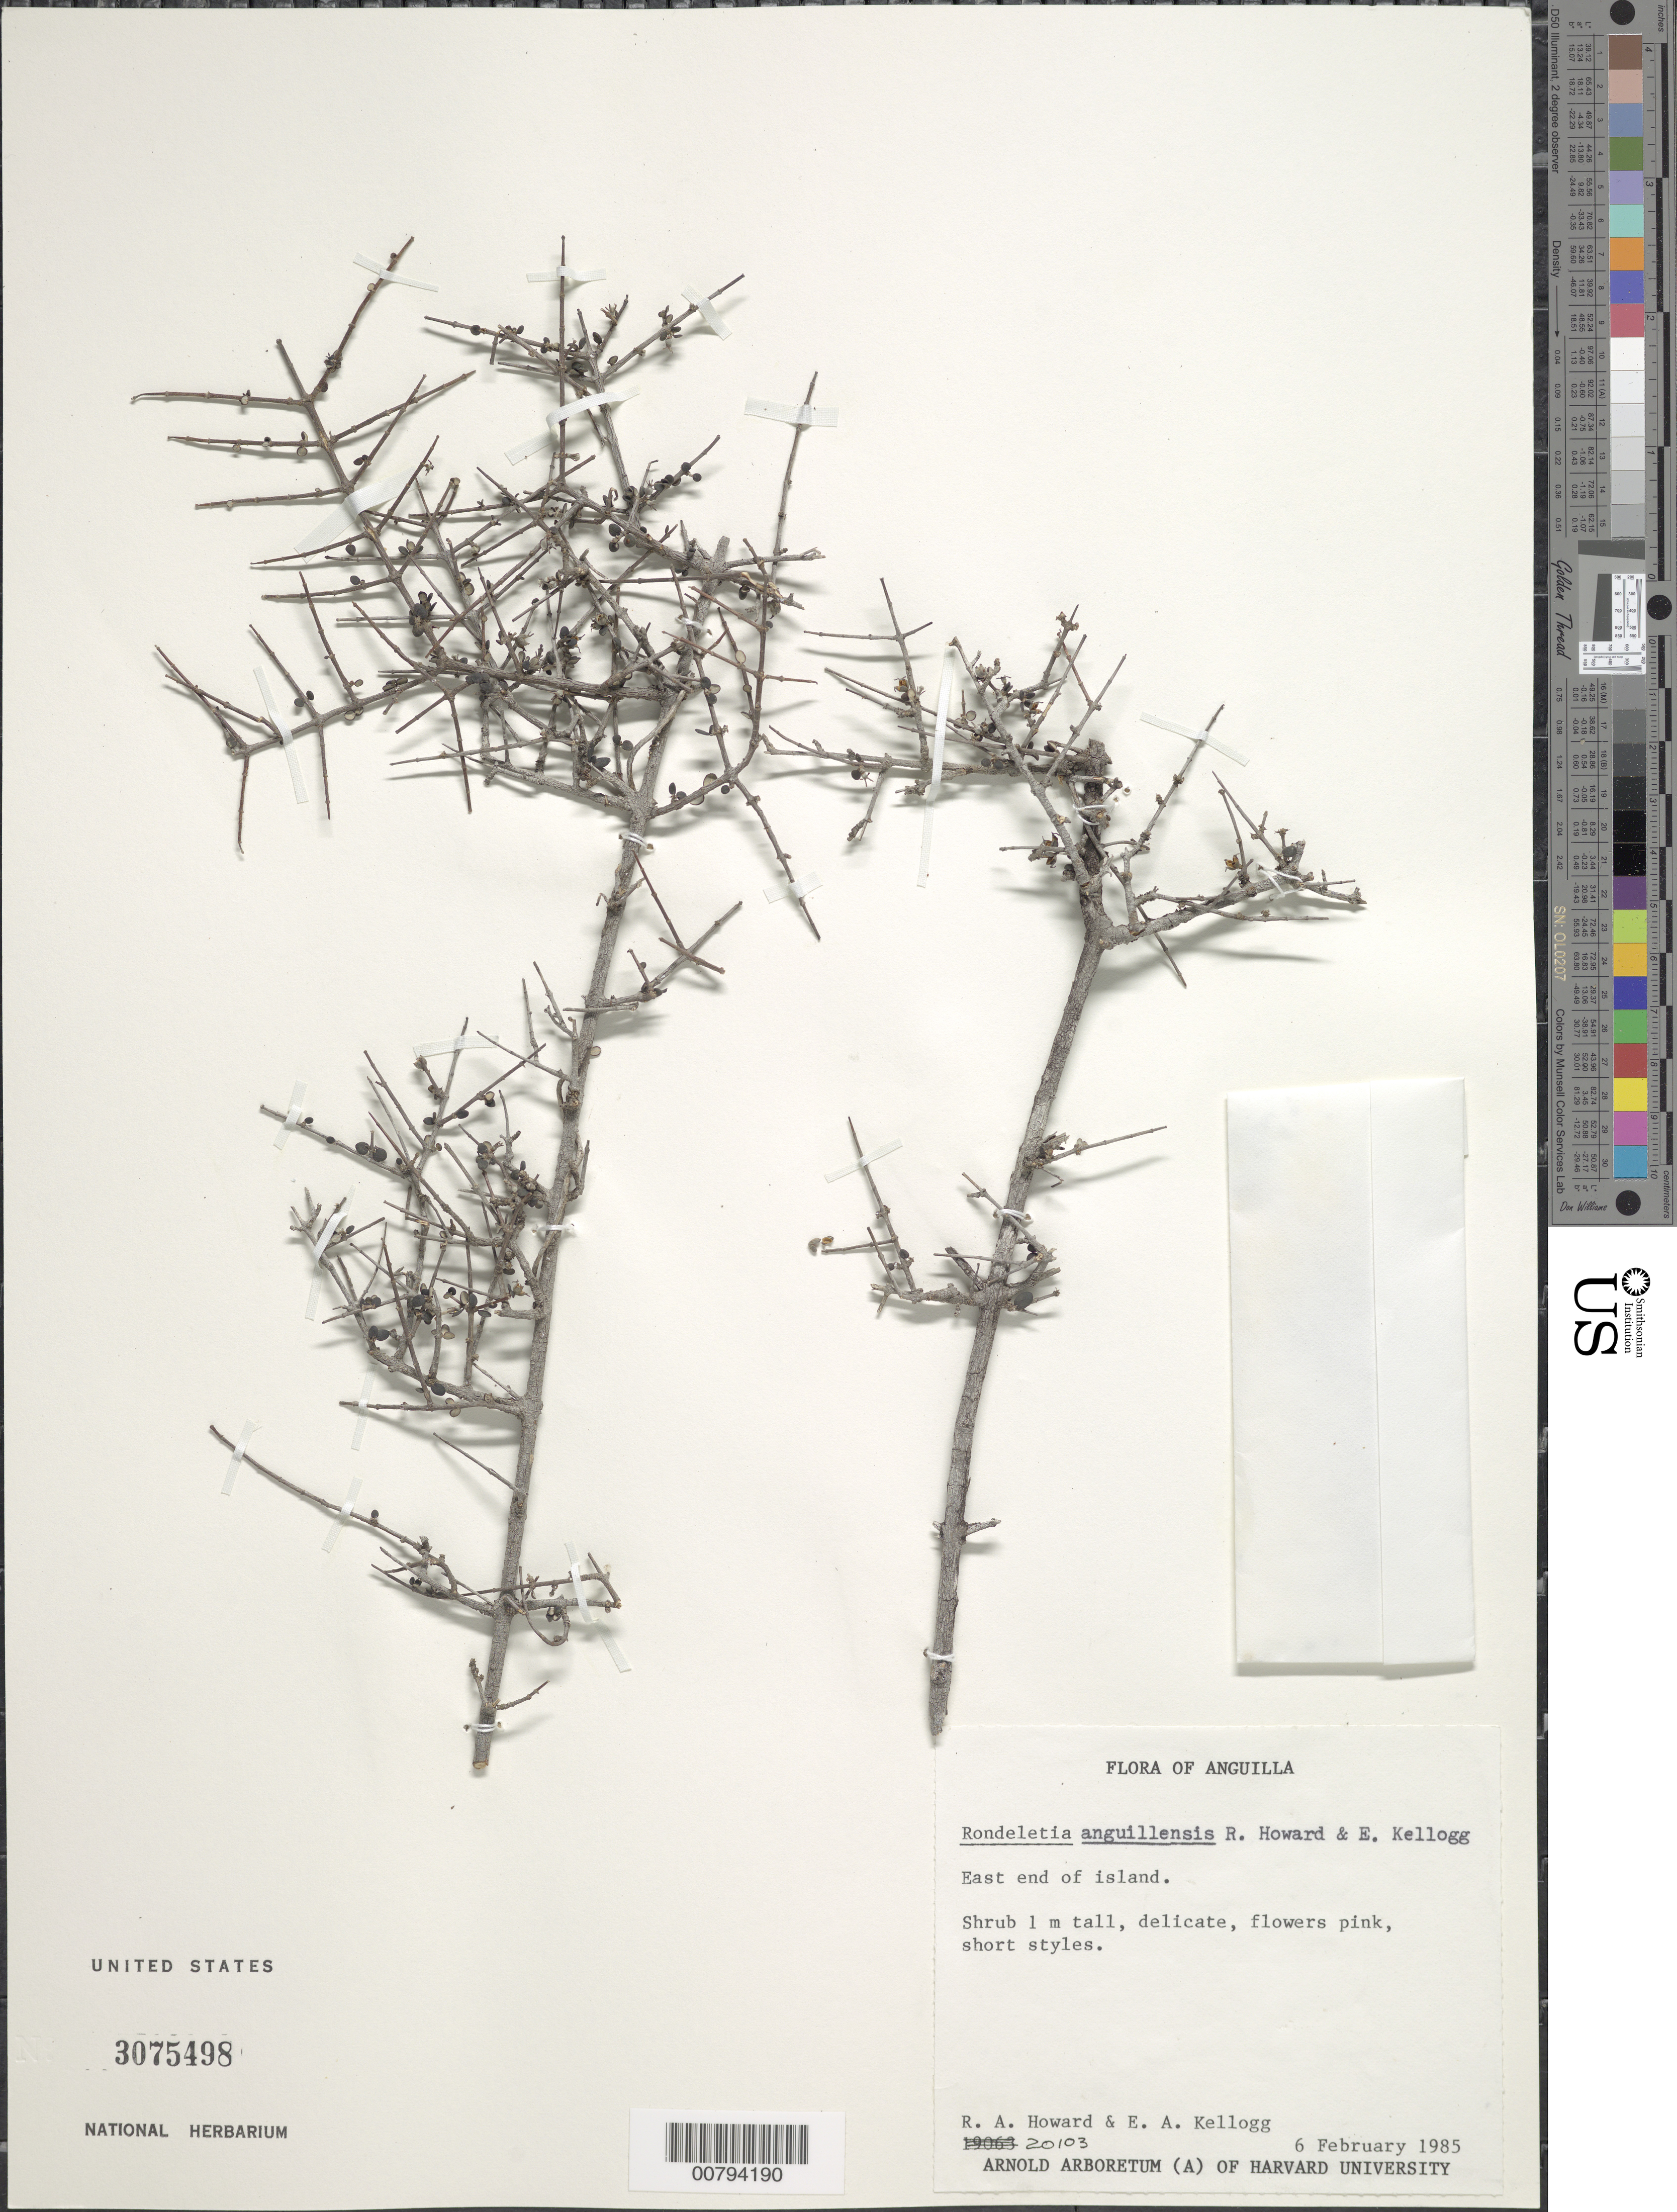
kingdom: Plantae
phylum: Tracheophyta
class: Magnoliopsida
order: Gentianales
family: Rubiaceae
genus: Rondeletia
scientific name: Rondeletia anguillensis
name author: R.A. Howard & E.A. Kellogg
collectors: R. A. Howard & E. A. Kellogg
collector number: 20103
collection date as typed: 06 Feb 1985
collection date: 1985-02-06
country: Anguilla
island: Anguilla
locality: East end of island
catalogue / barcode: US 3075498